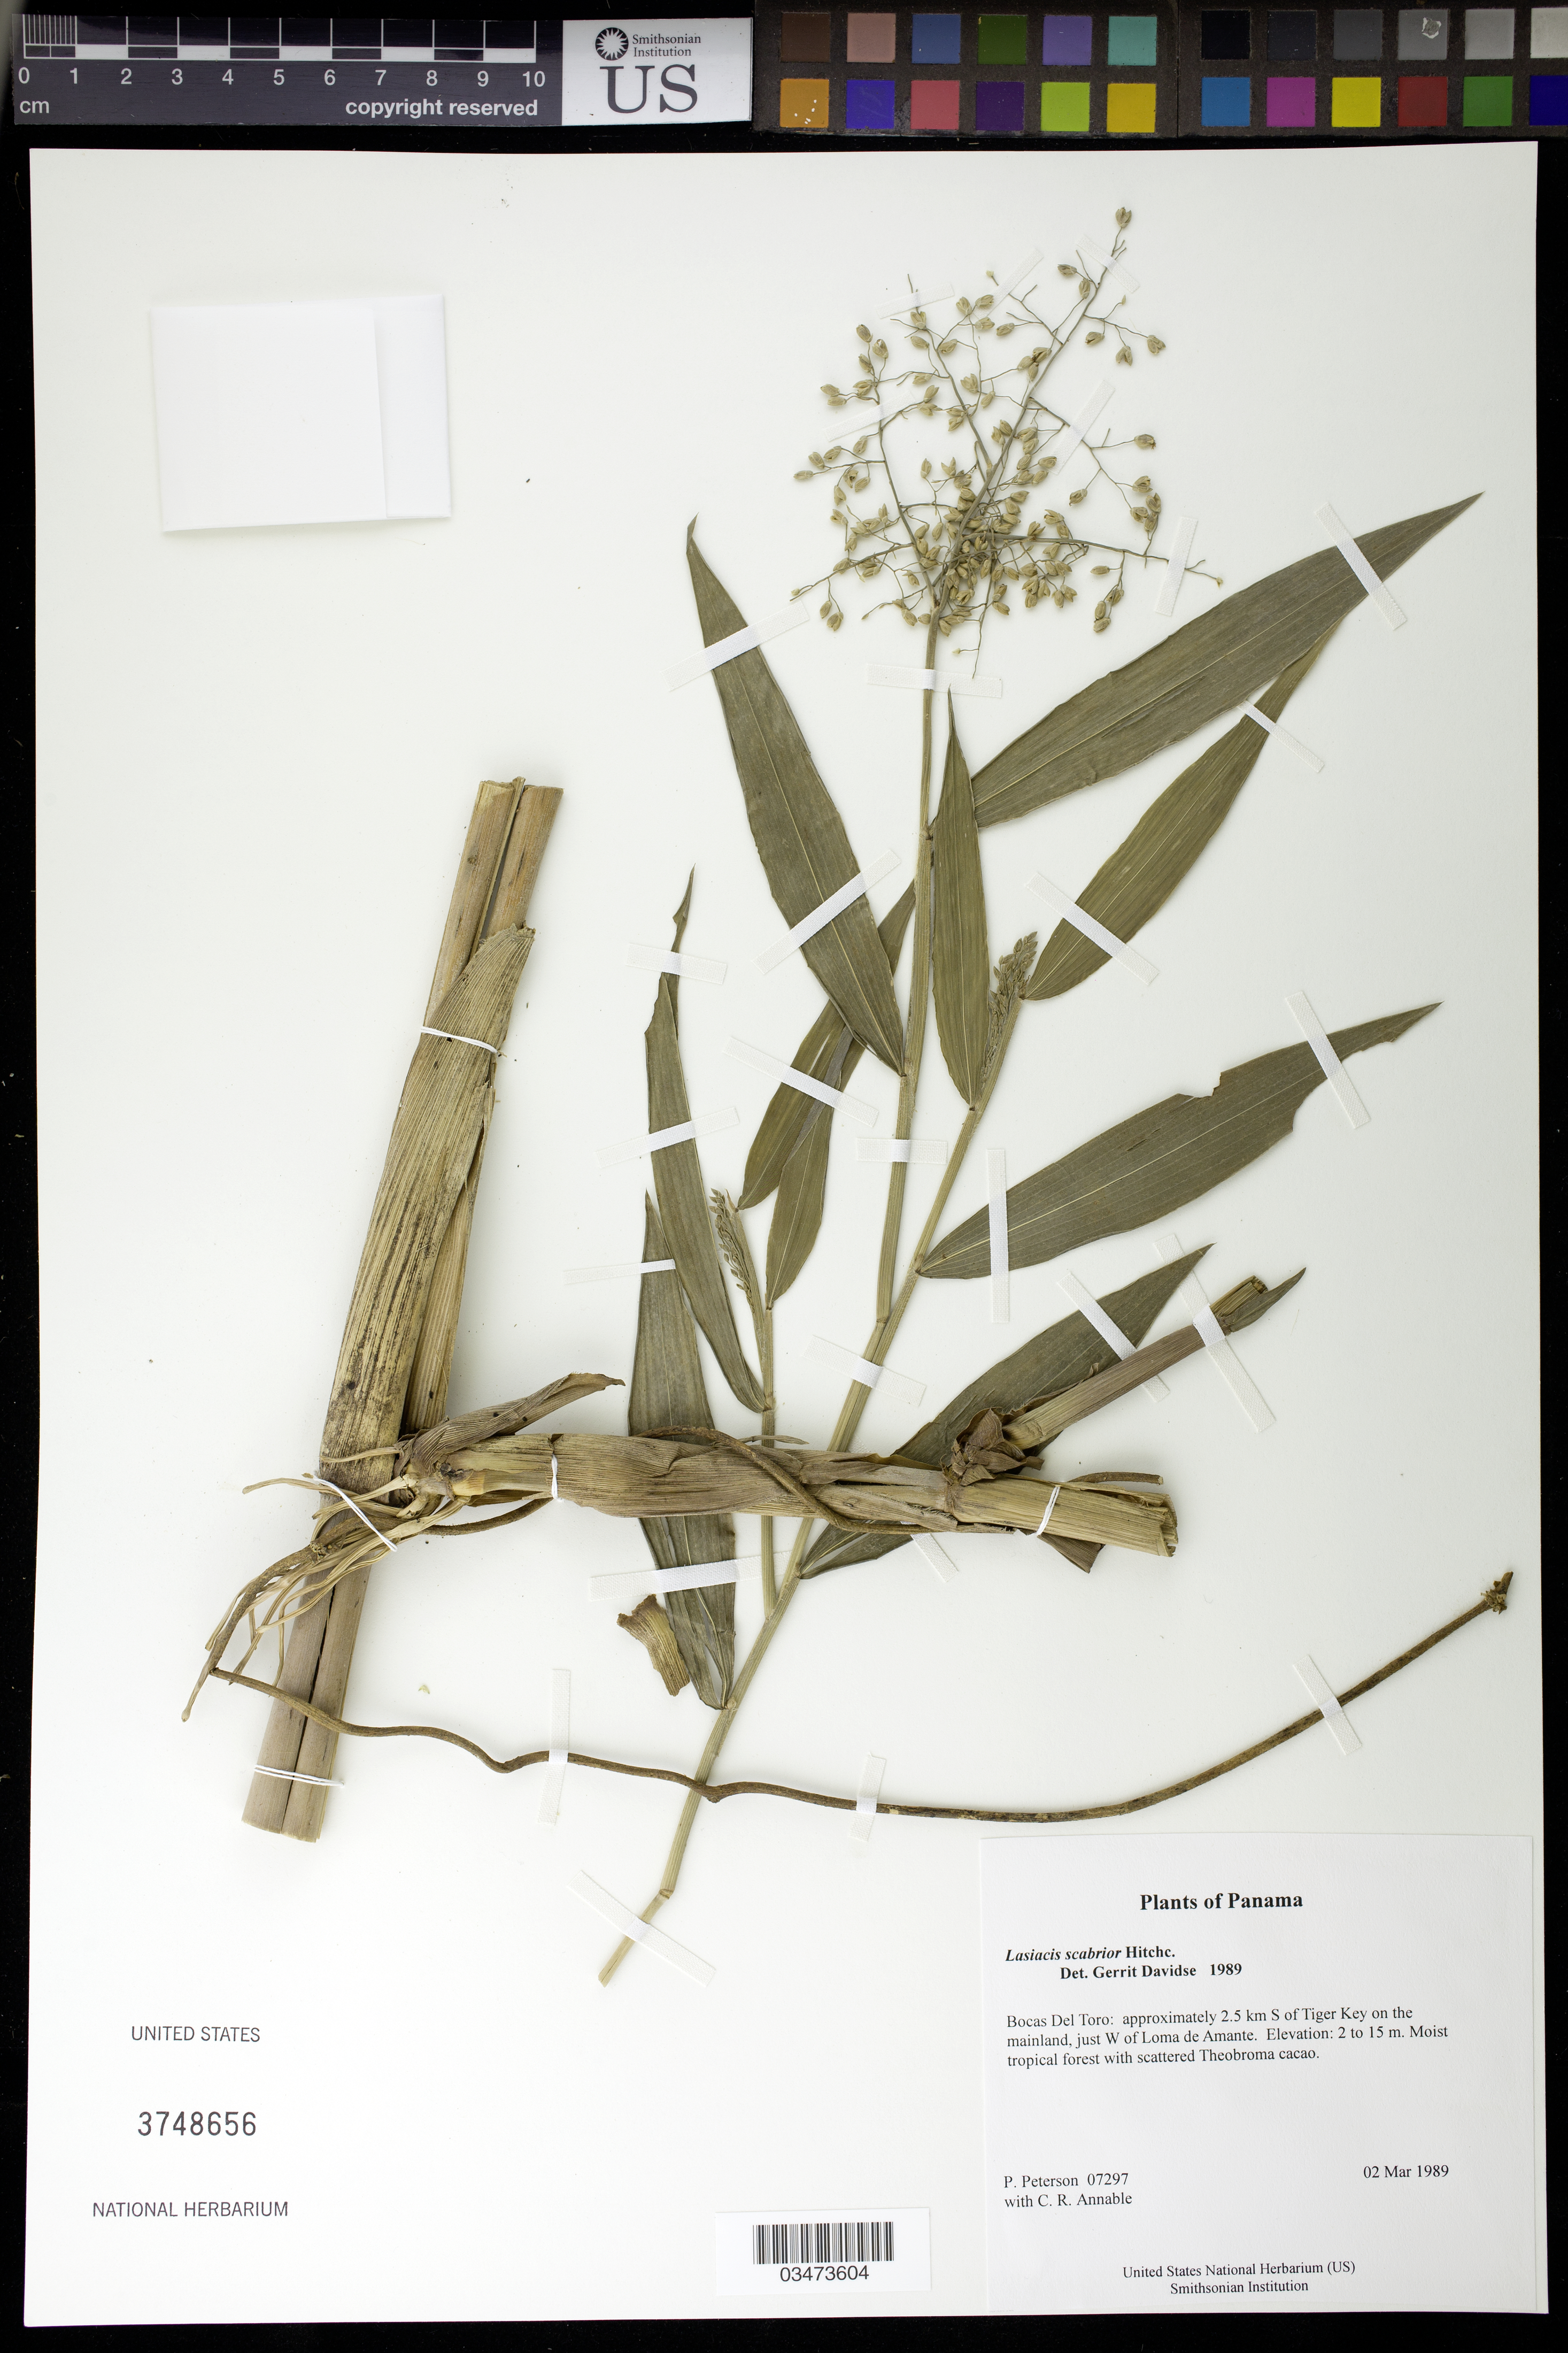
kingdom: Plantae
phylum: Tracheophyta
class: Liliopsida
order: Poales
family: Poaceae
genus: Lasiacis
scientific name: Lasiacis scabrior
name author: Hitchc.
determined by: Davidse, Gerrit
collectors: P. M. Peterson & C. R. Annable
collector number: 07297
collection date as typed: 02 Mar 1989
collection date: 1989-03-02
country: Panama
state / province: Bocas del Toro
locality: approximately 2.5 km S of Tiger Key on the mainland, just W of Loma de Amante.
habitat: Moist tropical forest with scattered Theobroma cacao.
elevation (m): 2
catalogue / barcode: US 3748656